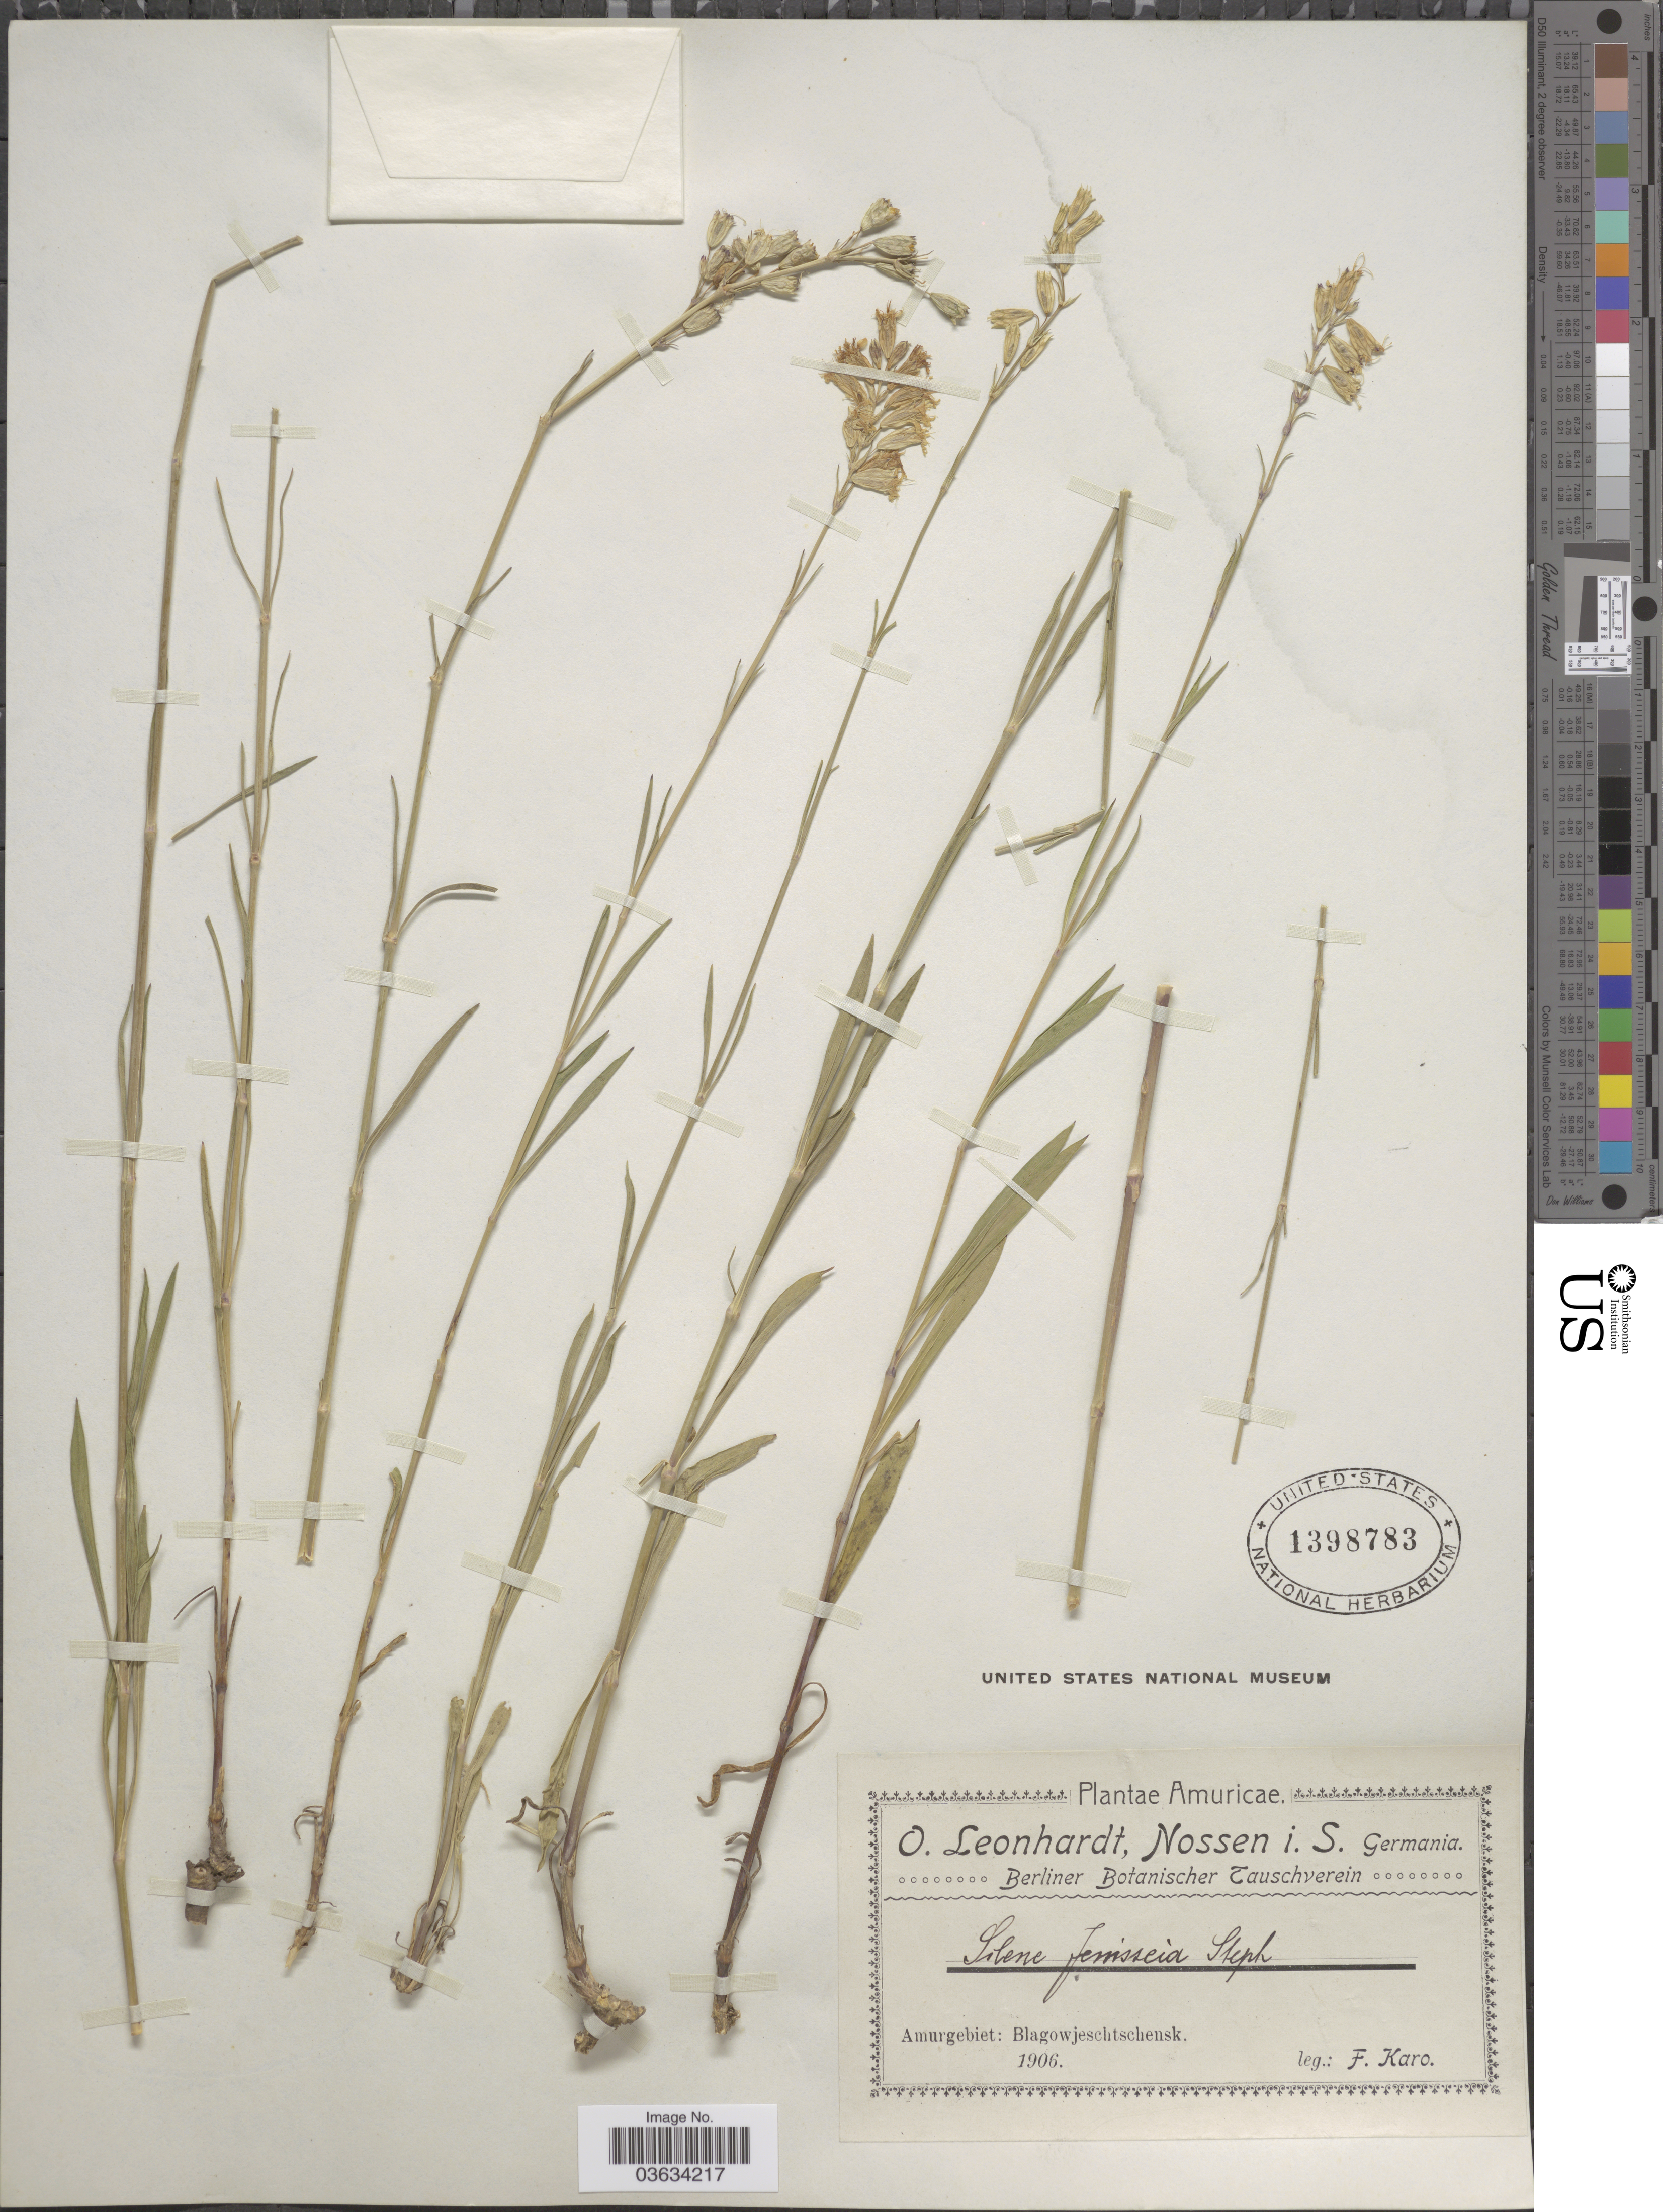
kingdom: Plantae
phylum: Tracheophyta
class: Magnoliopsida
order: Caryophyllales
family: Caryophyllaceae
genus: Silene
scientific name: Silene jenissea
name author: Poir.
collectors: F. Karo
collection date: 1906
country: Russian Federation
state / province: Amur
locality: Amurgebiet: Blagowjeschtschensk.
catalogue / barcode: US 1398783